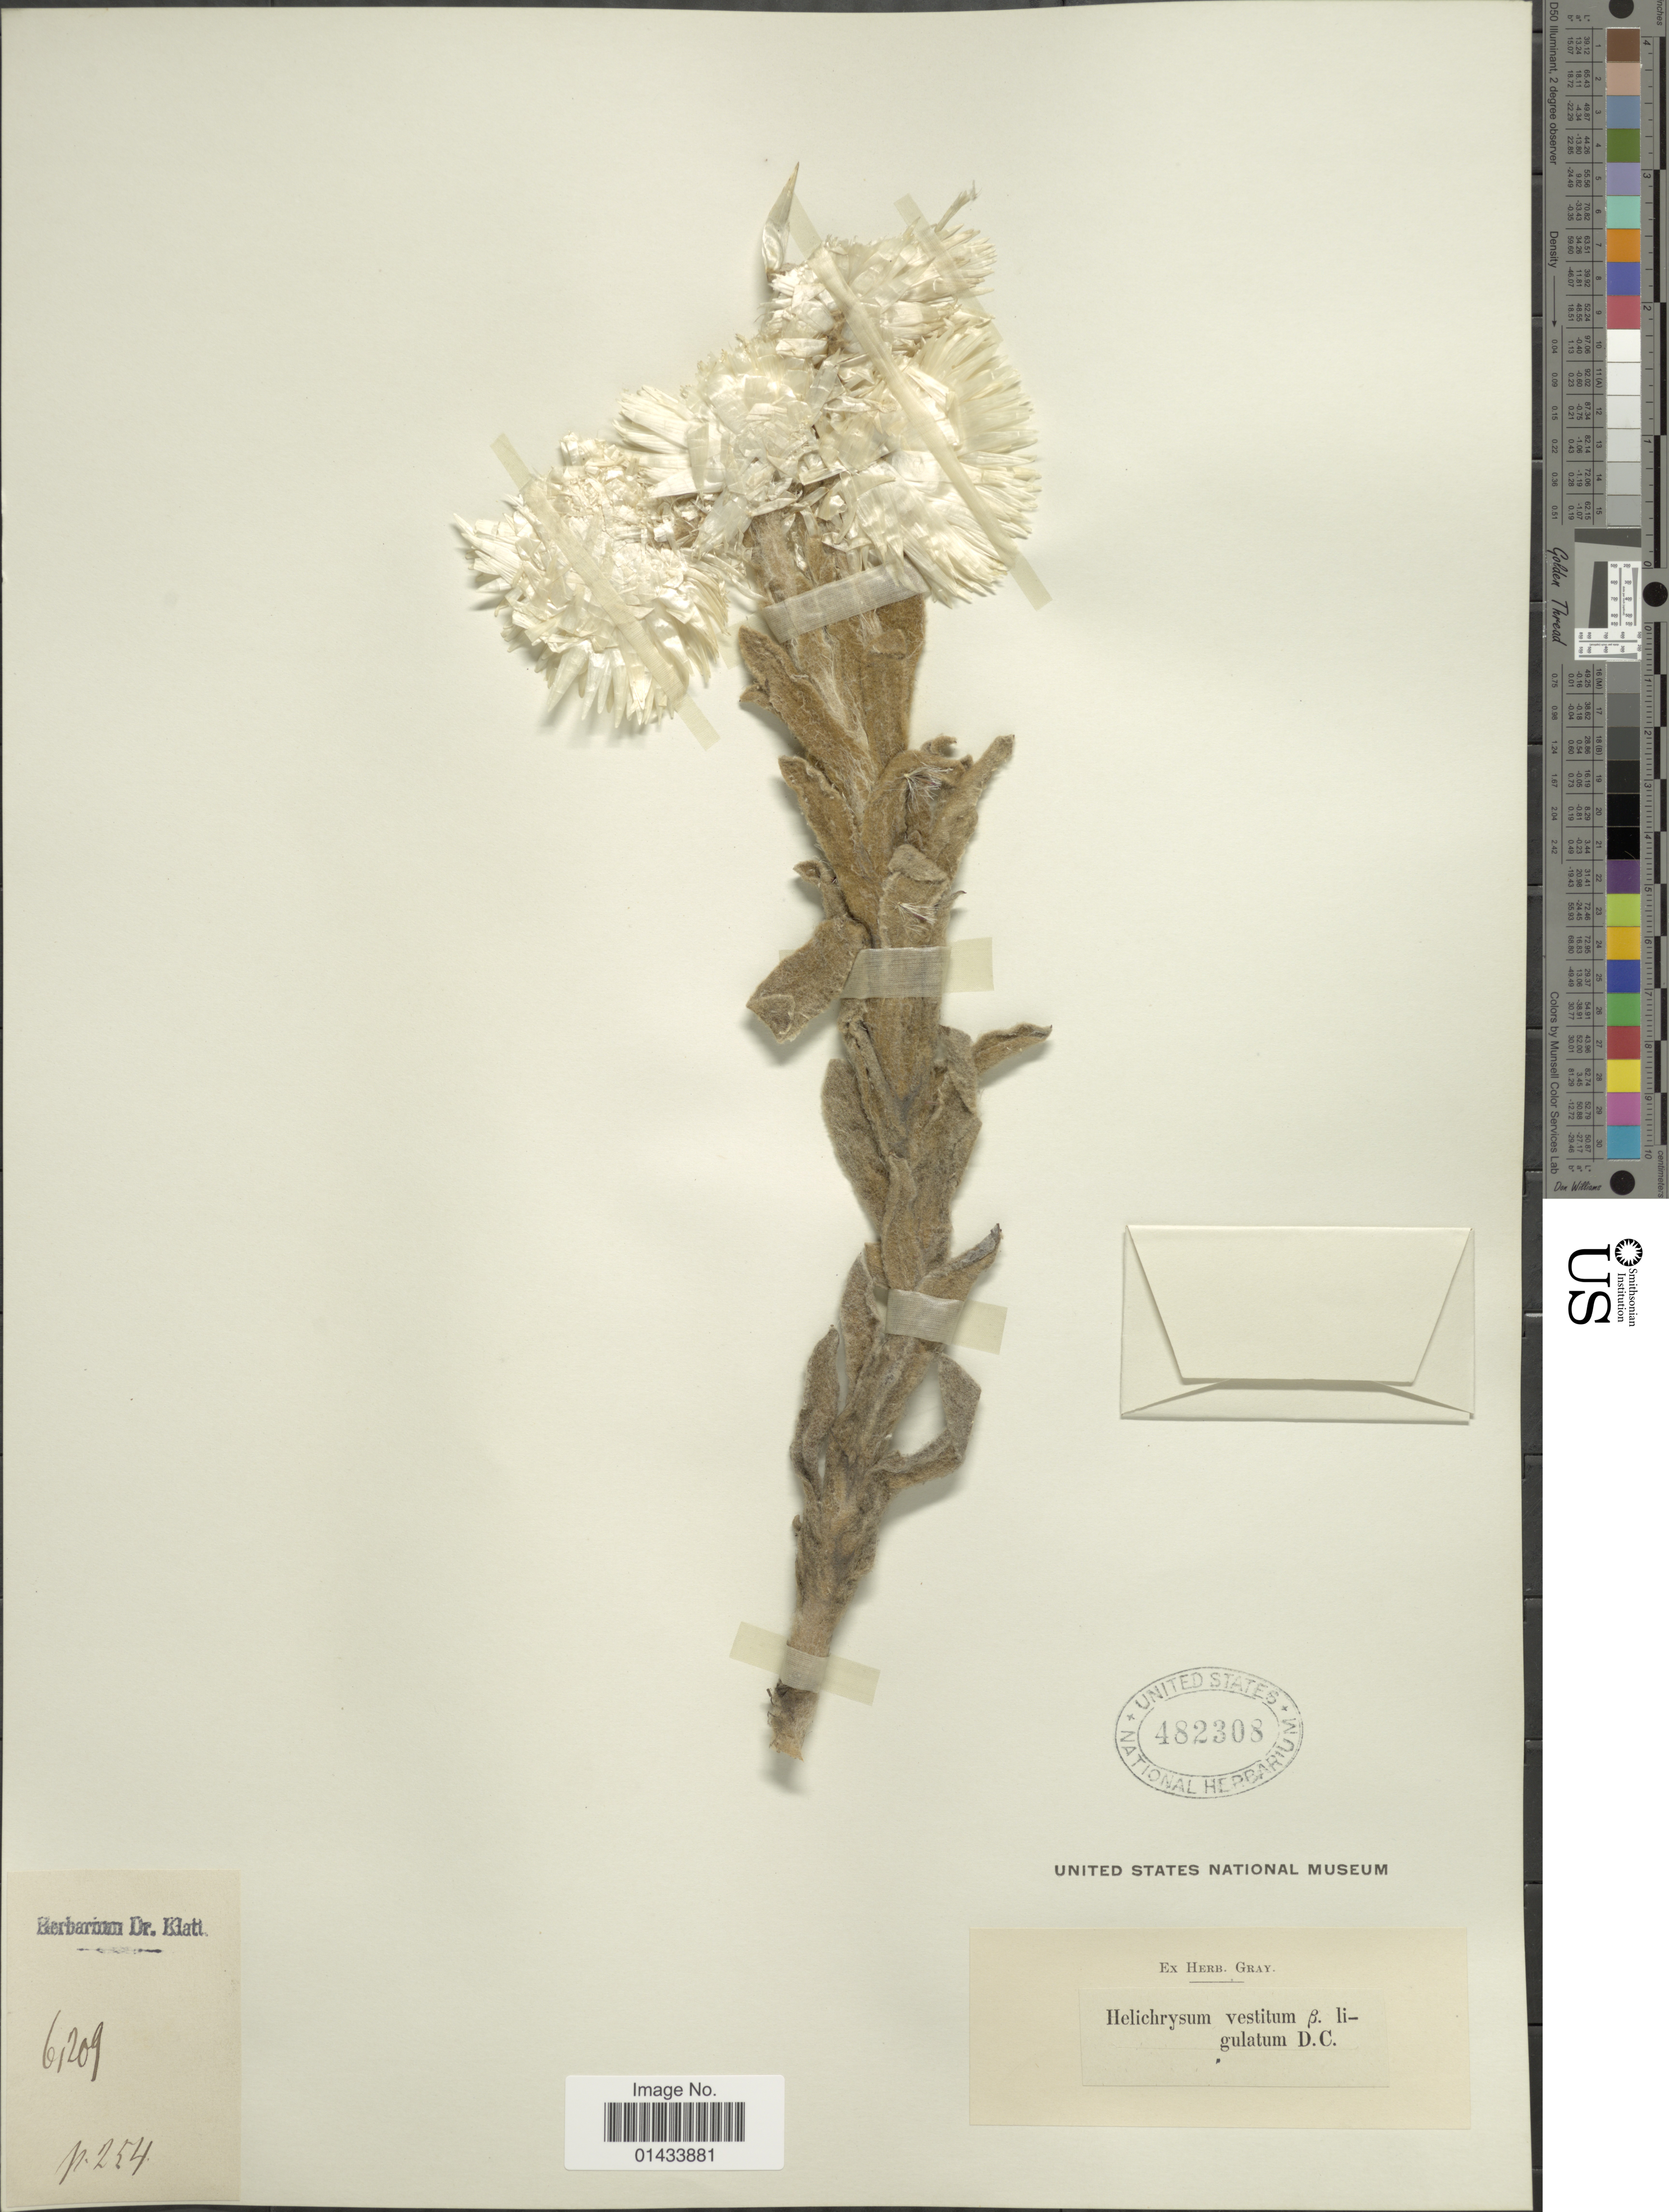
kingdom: Plantae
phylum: Tracheophyta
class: Magnoliopsida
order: Asterales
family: Asteraceae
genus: Helichrysum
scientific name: Helichrysum vestitum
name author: Willd.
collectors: ex herb. Dr. Klatt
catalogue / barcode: US 483208